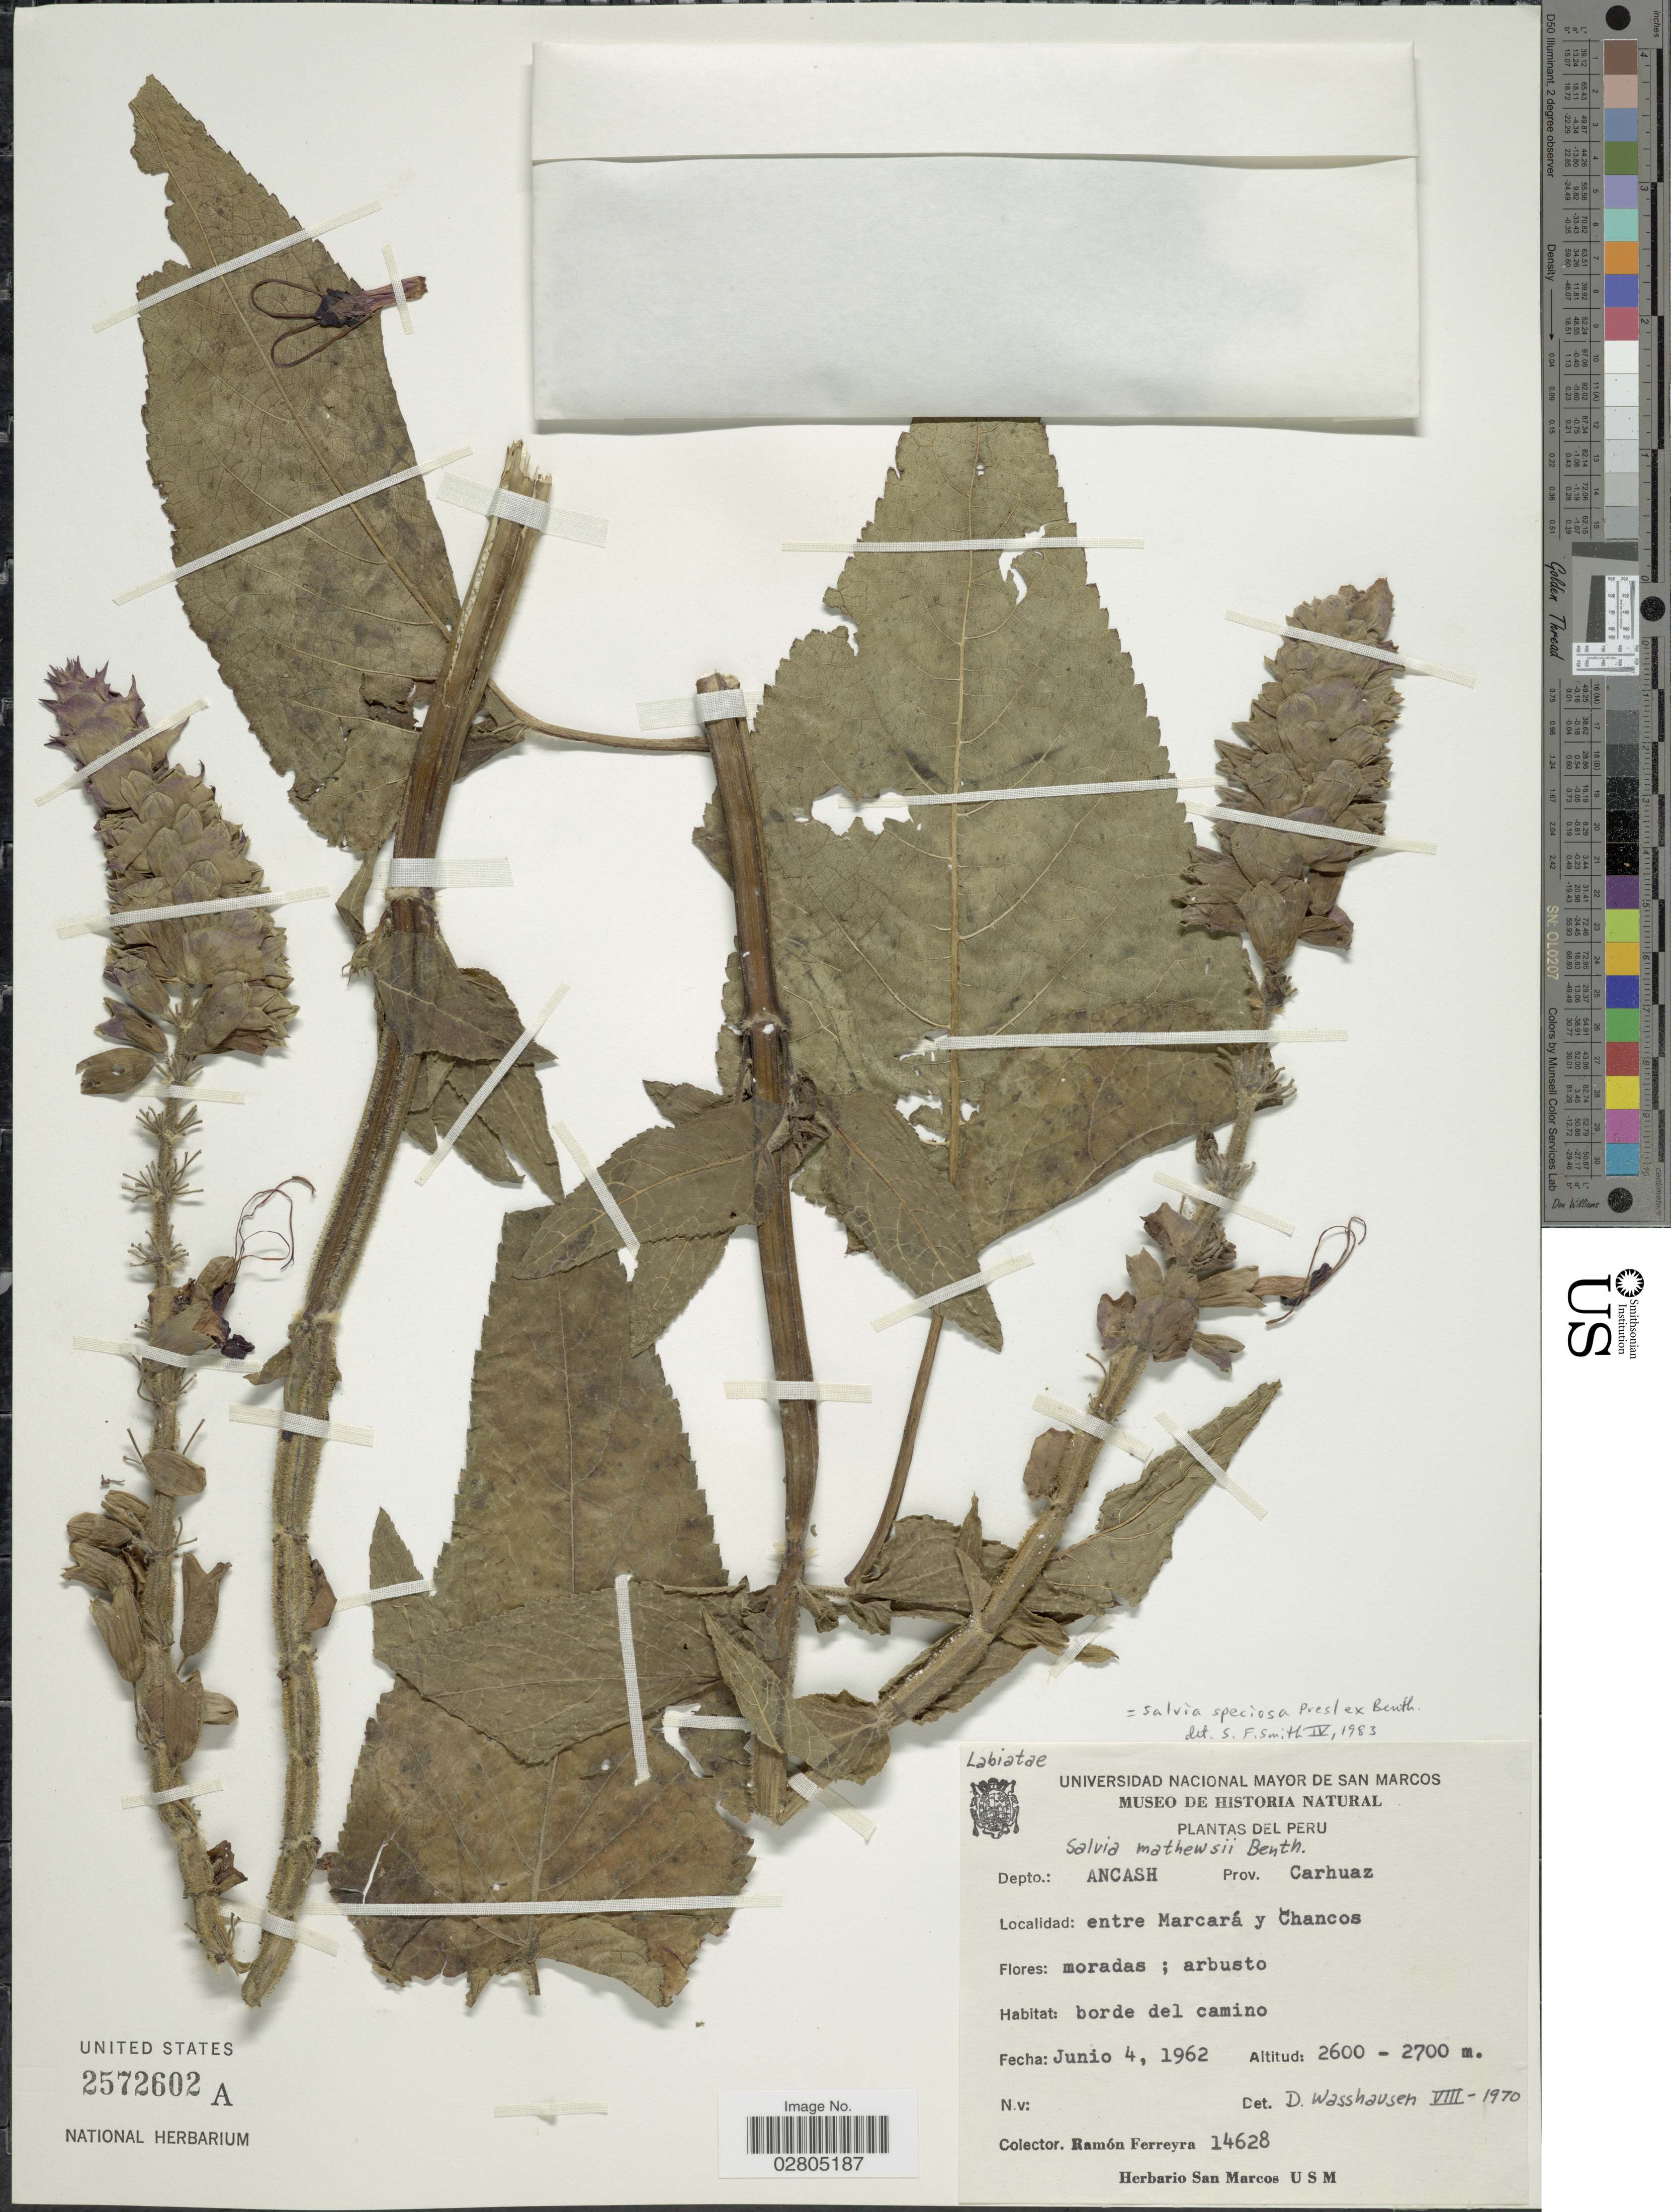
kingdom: Plantae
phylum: Tracheophyta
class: Magnoliopsida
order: Lamiales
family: Lamiaceae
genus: Salvia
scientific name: Salvia speciosa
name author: C. Presl ex Benth.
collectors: R. A. Ferreyra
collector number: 14628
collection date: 1962-06-04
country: Peru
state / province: Ancash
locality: Depto. Ancash, Prov. Carhuaz, entre Marcará y Chancos.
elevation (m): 2600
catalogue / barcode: US 2572602A